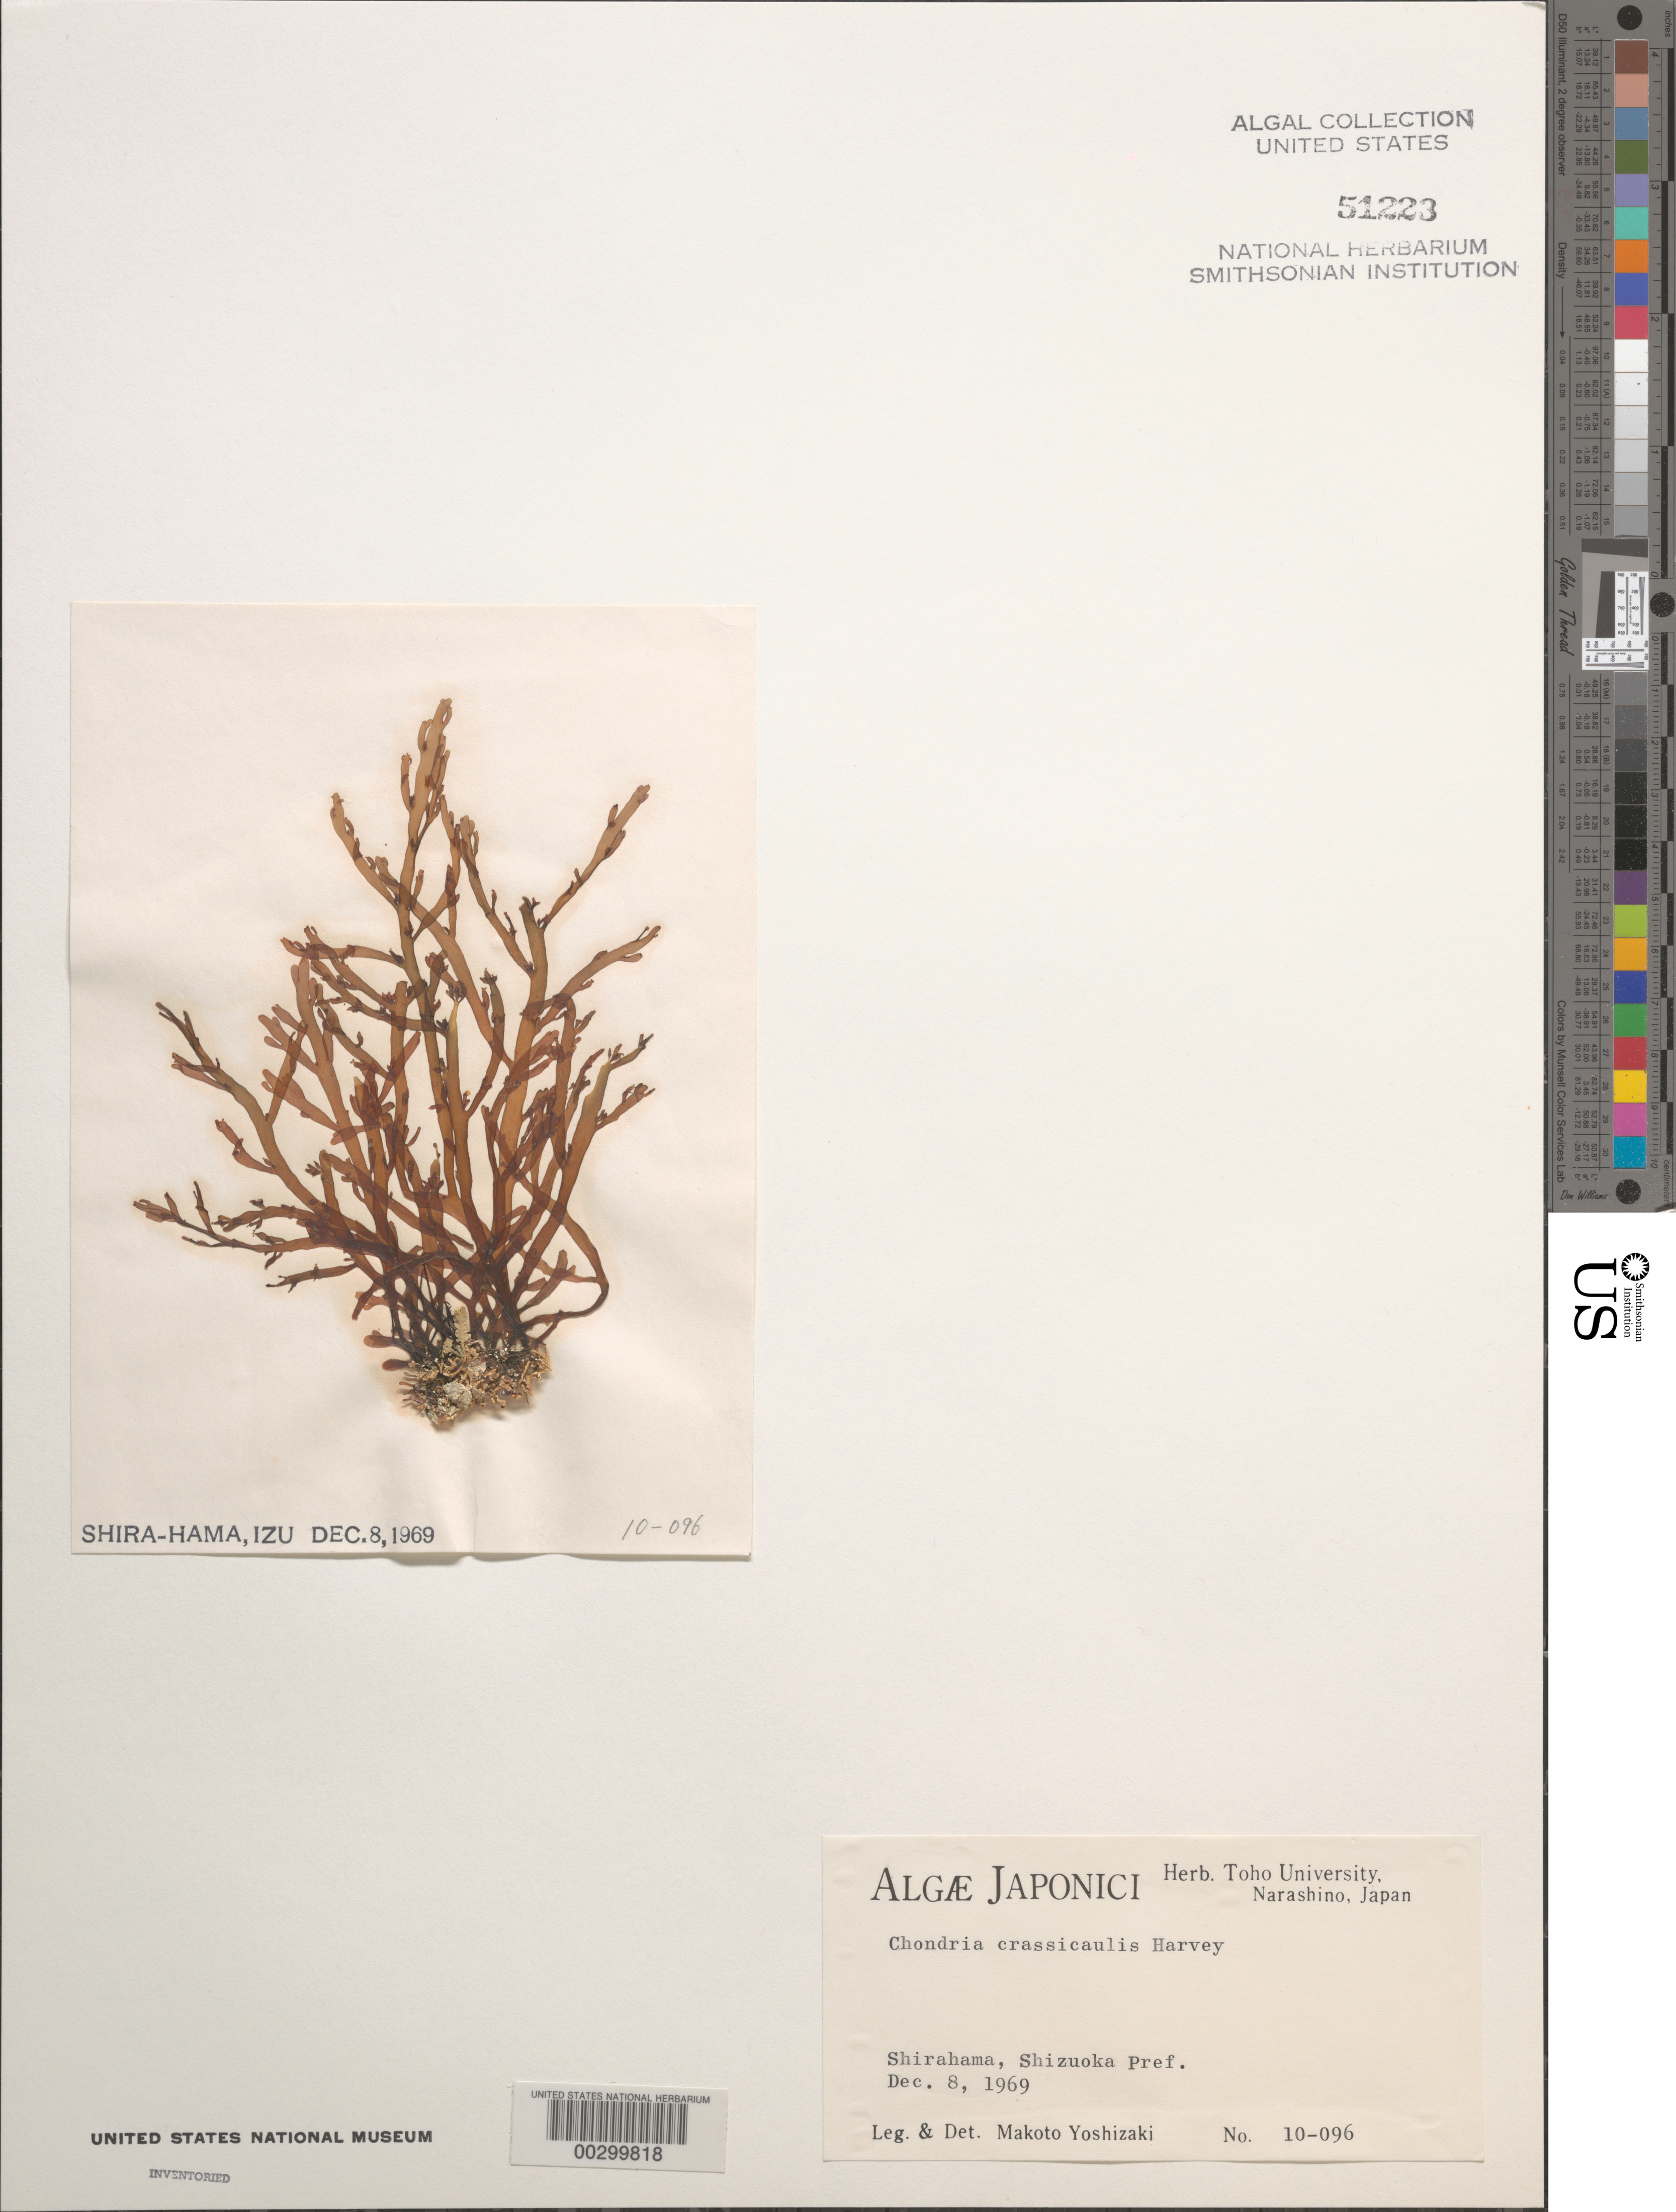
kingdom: Plantae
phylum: Rhodophyta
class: Florideophyceae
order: Ceramiales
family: Rhodomelaceae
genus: Chondria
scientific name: Chondria crassicaulis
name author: Harv.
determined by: Yoshizaki, M.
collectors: M. Yoshizaki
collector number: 10-096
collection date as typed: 08 Dec 1969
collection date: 1969-12-08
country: Japan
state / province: Sizuoka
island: Honshu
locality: Shirahama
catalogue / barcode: US 51223